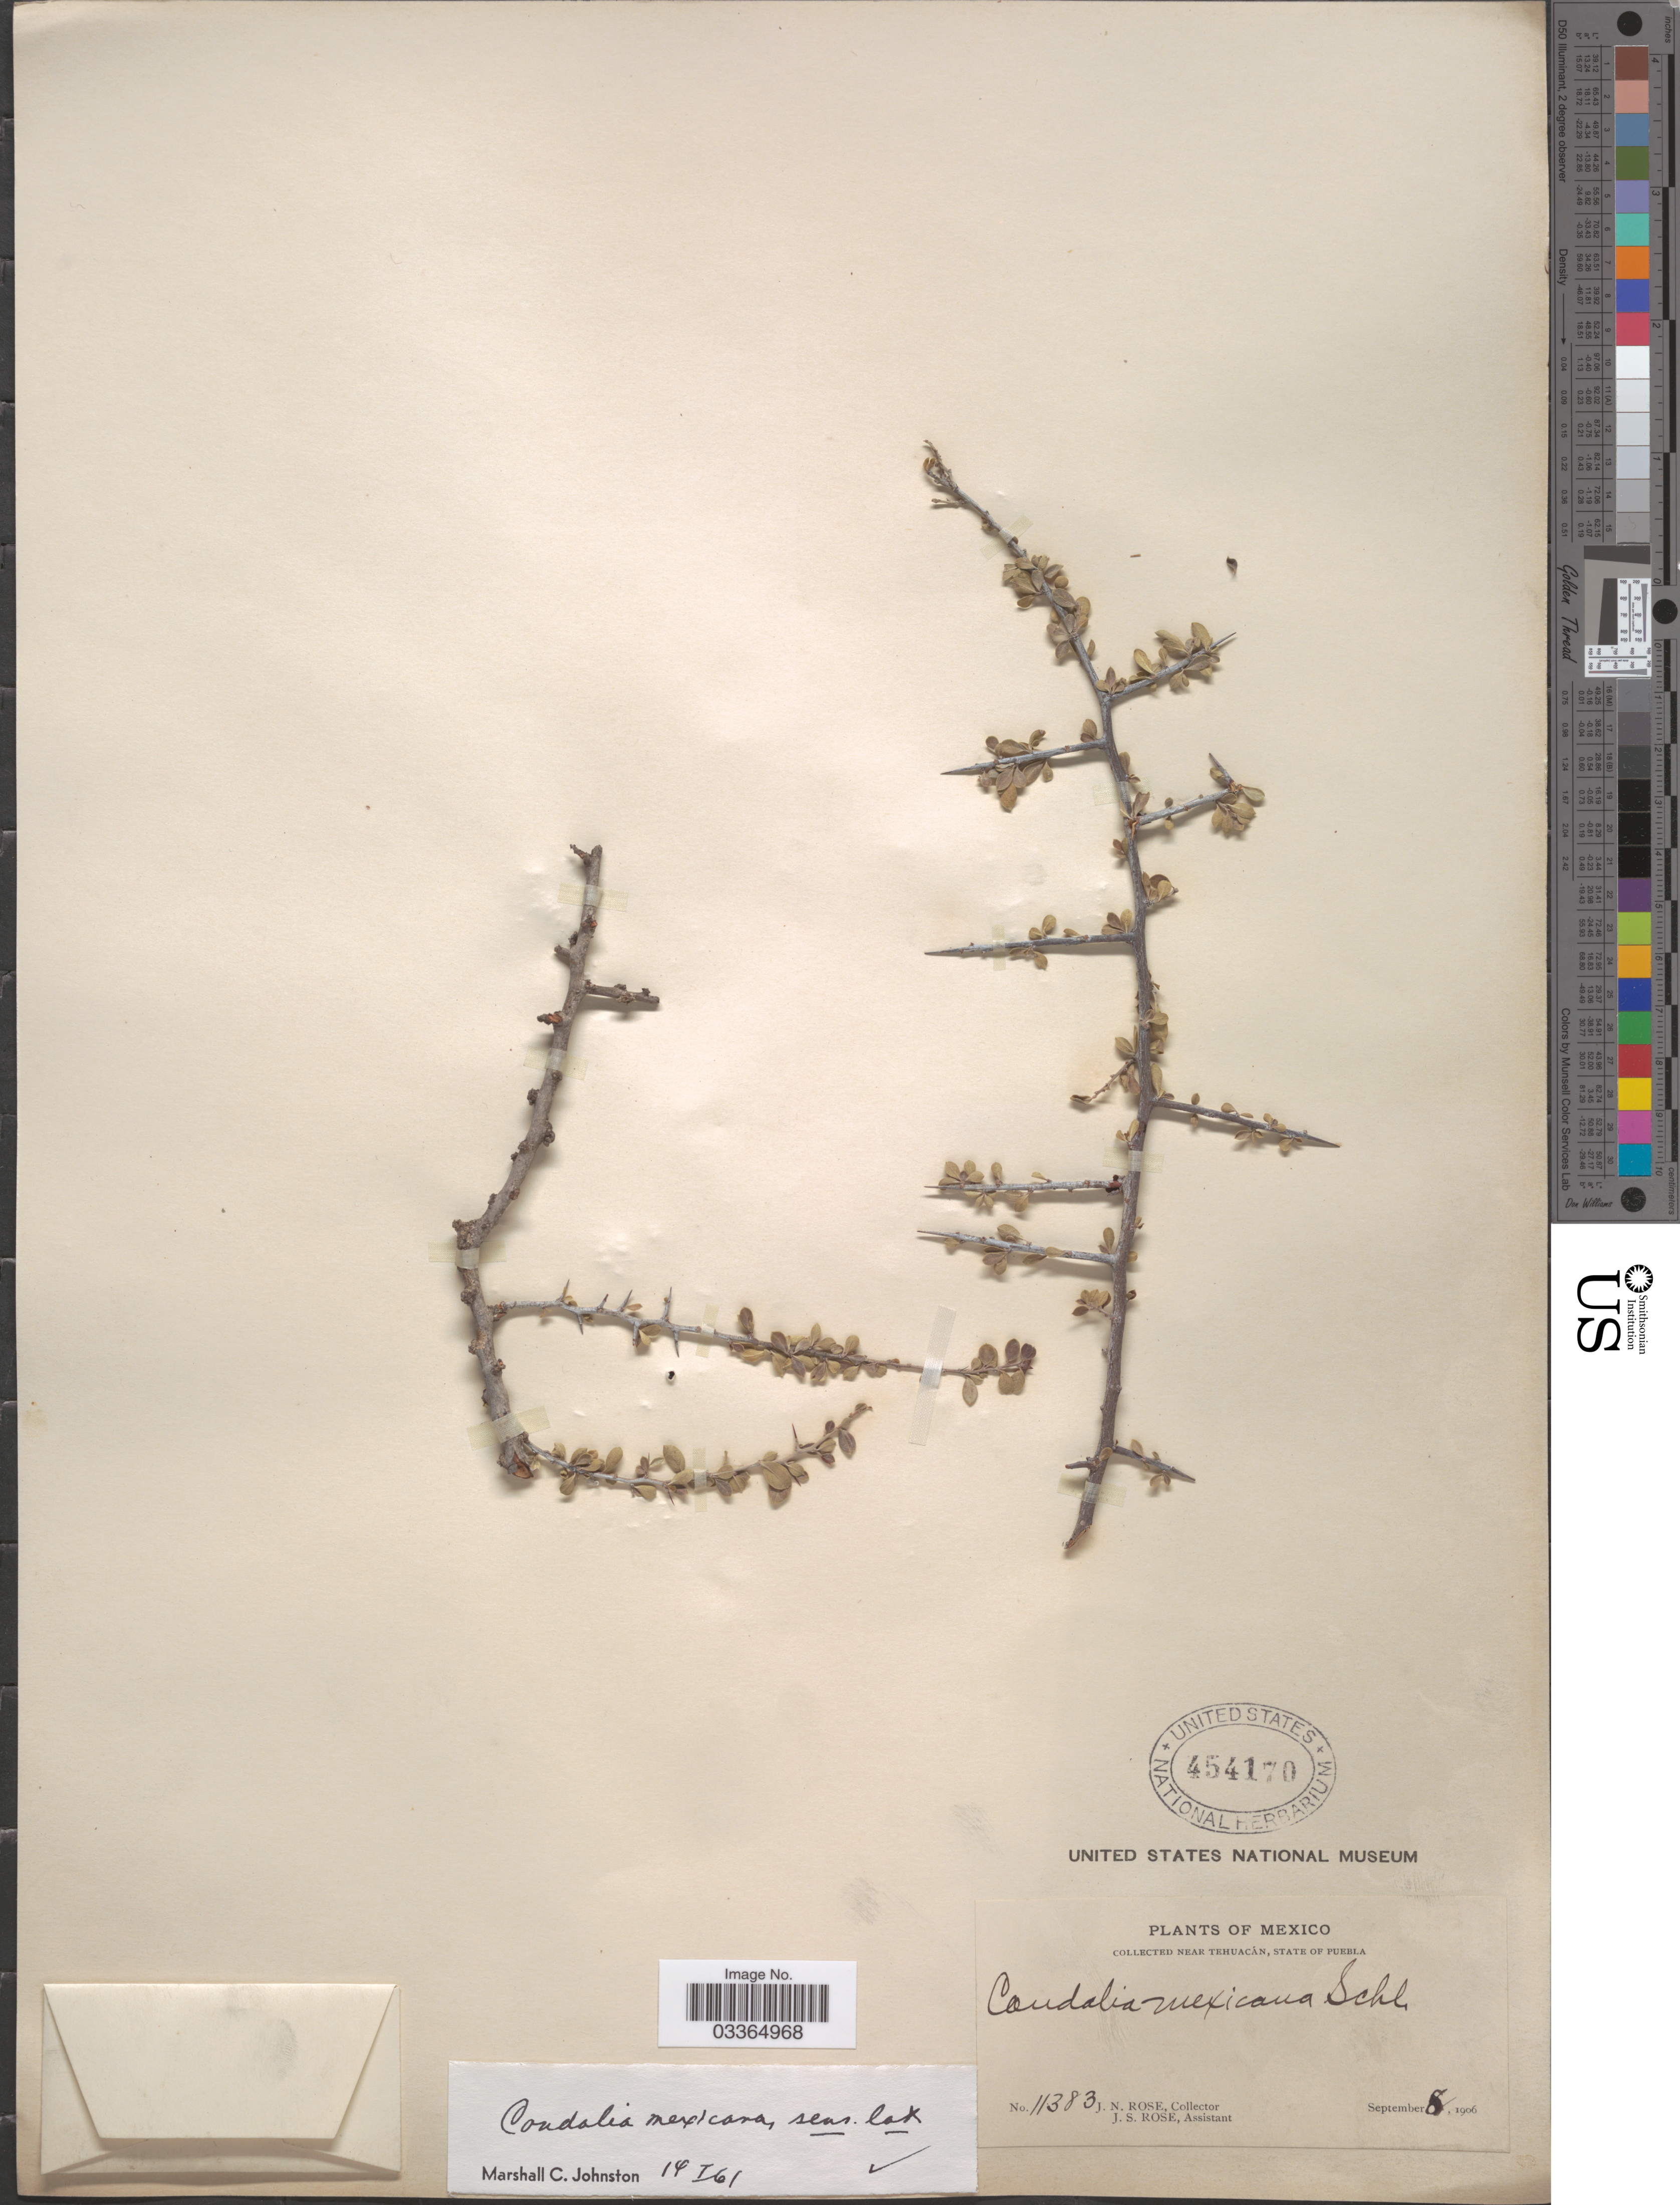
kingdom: Plantae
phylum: Tracheophyta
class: Magnoliopsida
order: Rosales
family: Rhamnaceae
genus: Condalia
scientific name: Condalia mexicana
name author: Schltdl.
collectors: J. N. Rose & J. S. Rose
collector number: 11383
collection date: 1906-09-08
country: Mexico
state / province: Puebla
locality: Near Tehuacán.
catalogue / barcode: US 454170